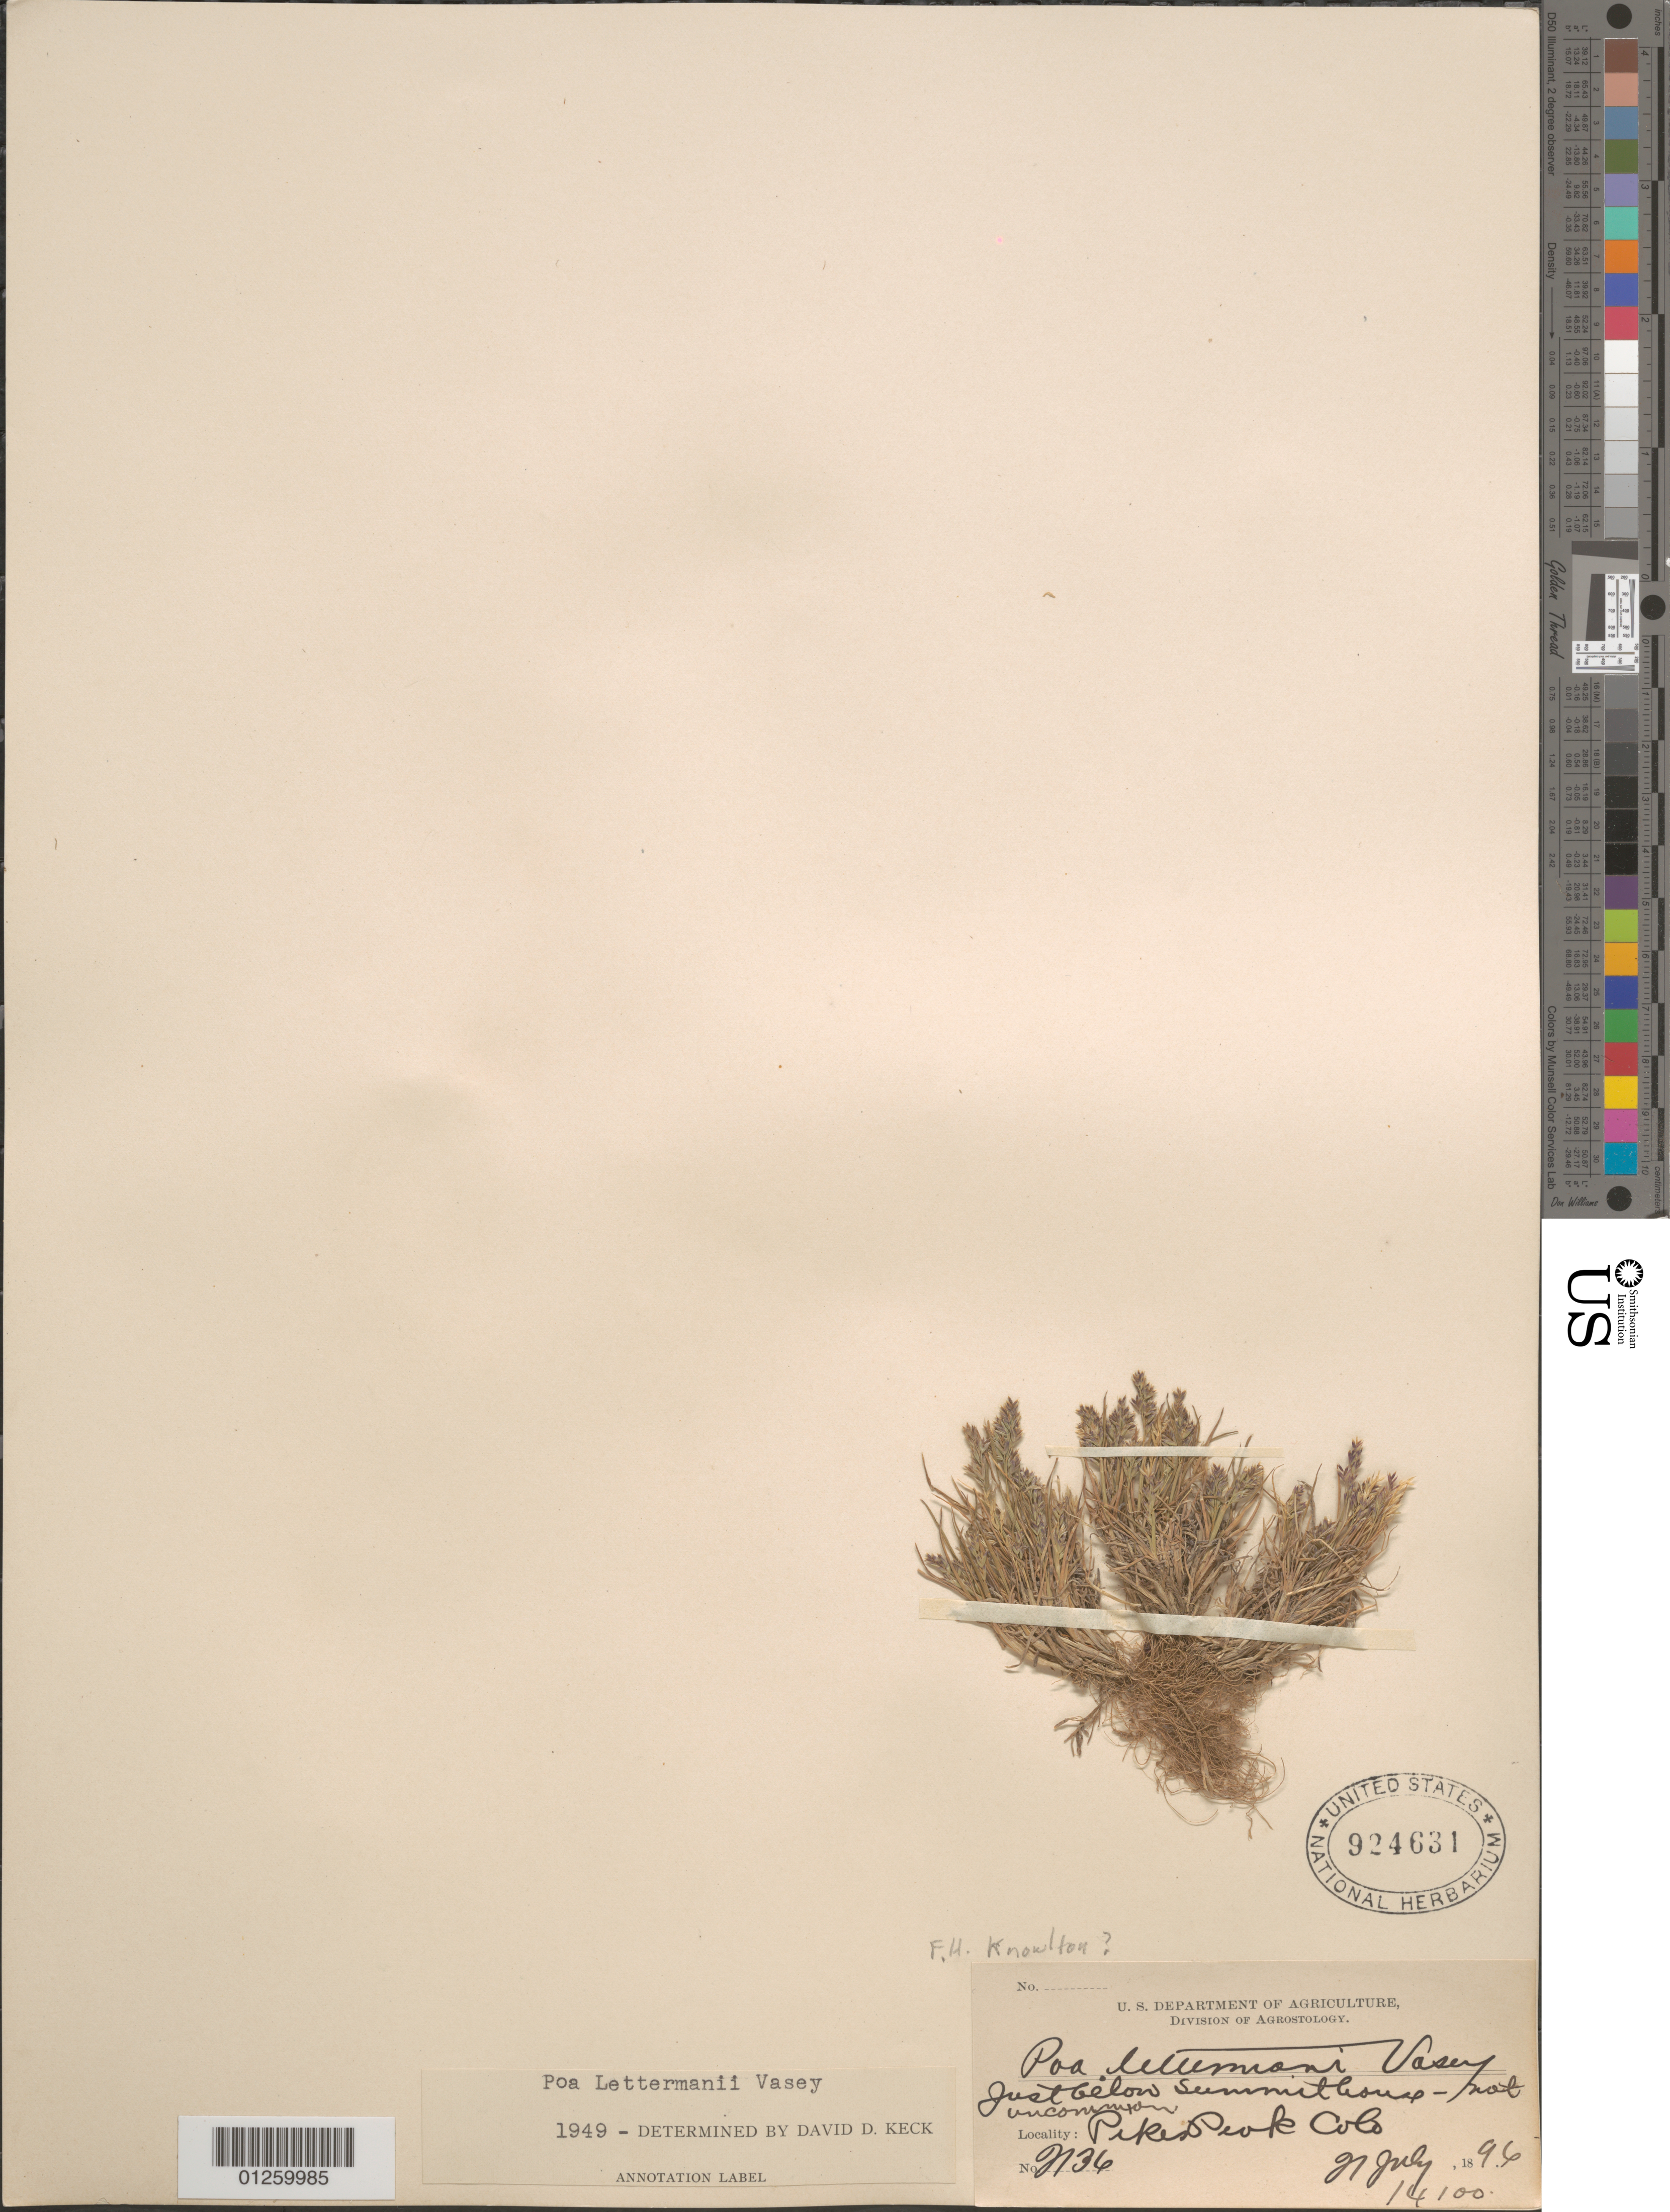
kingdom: Plantae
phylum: Tracheophyta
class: Liliopsida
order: Poales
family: Poaceae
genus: Poa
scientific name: Poa lettermanii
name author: Vasey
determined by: Soreng, Robert J., Research Associate (BOT), Smithsonian Institution - National Museum of Natural History (UNITED STATES)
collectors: F. H. Knowlton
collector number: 36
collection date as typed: In July, 1896 - Collector F.H. Knowlton?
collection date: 1896-07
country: United States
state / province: Colorado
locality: Pikes Peak.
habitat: just below summit house-not uncommon.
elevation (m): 4298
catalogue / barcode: US 924631